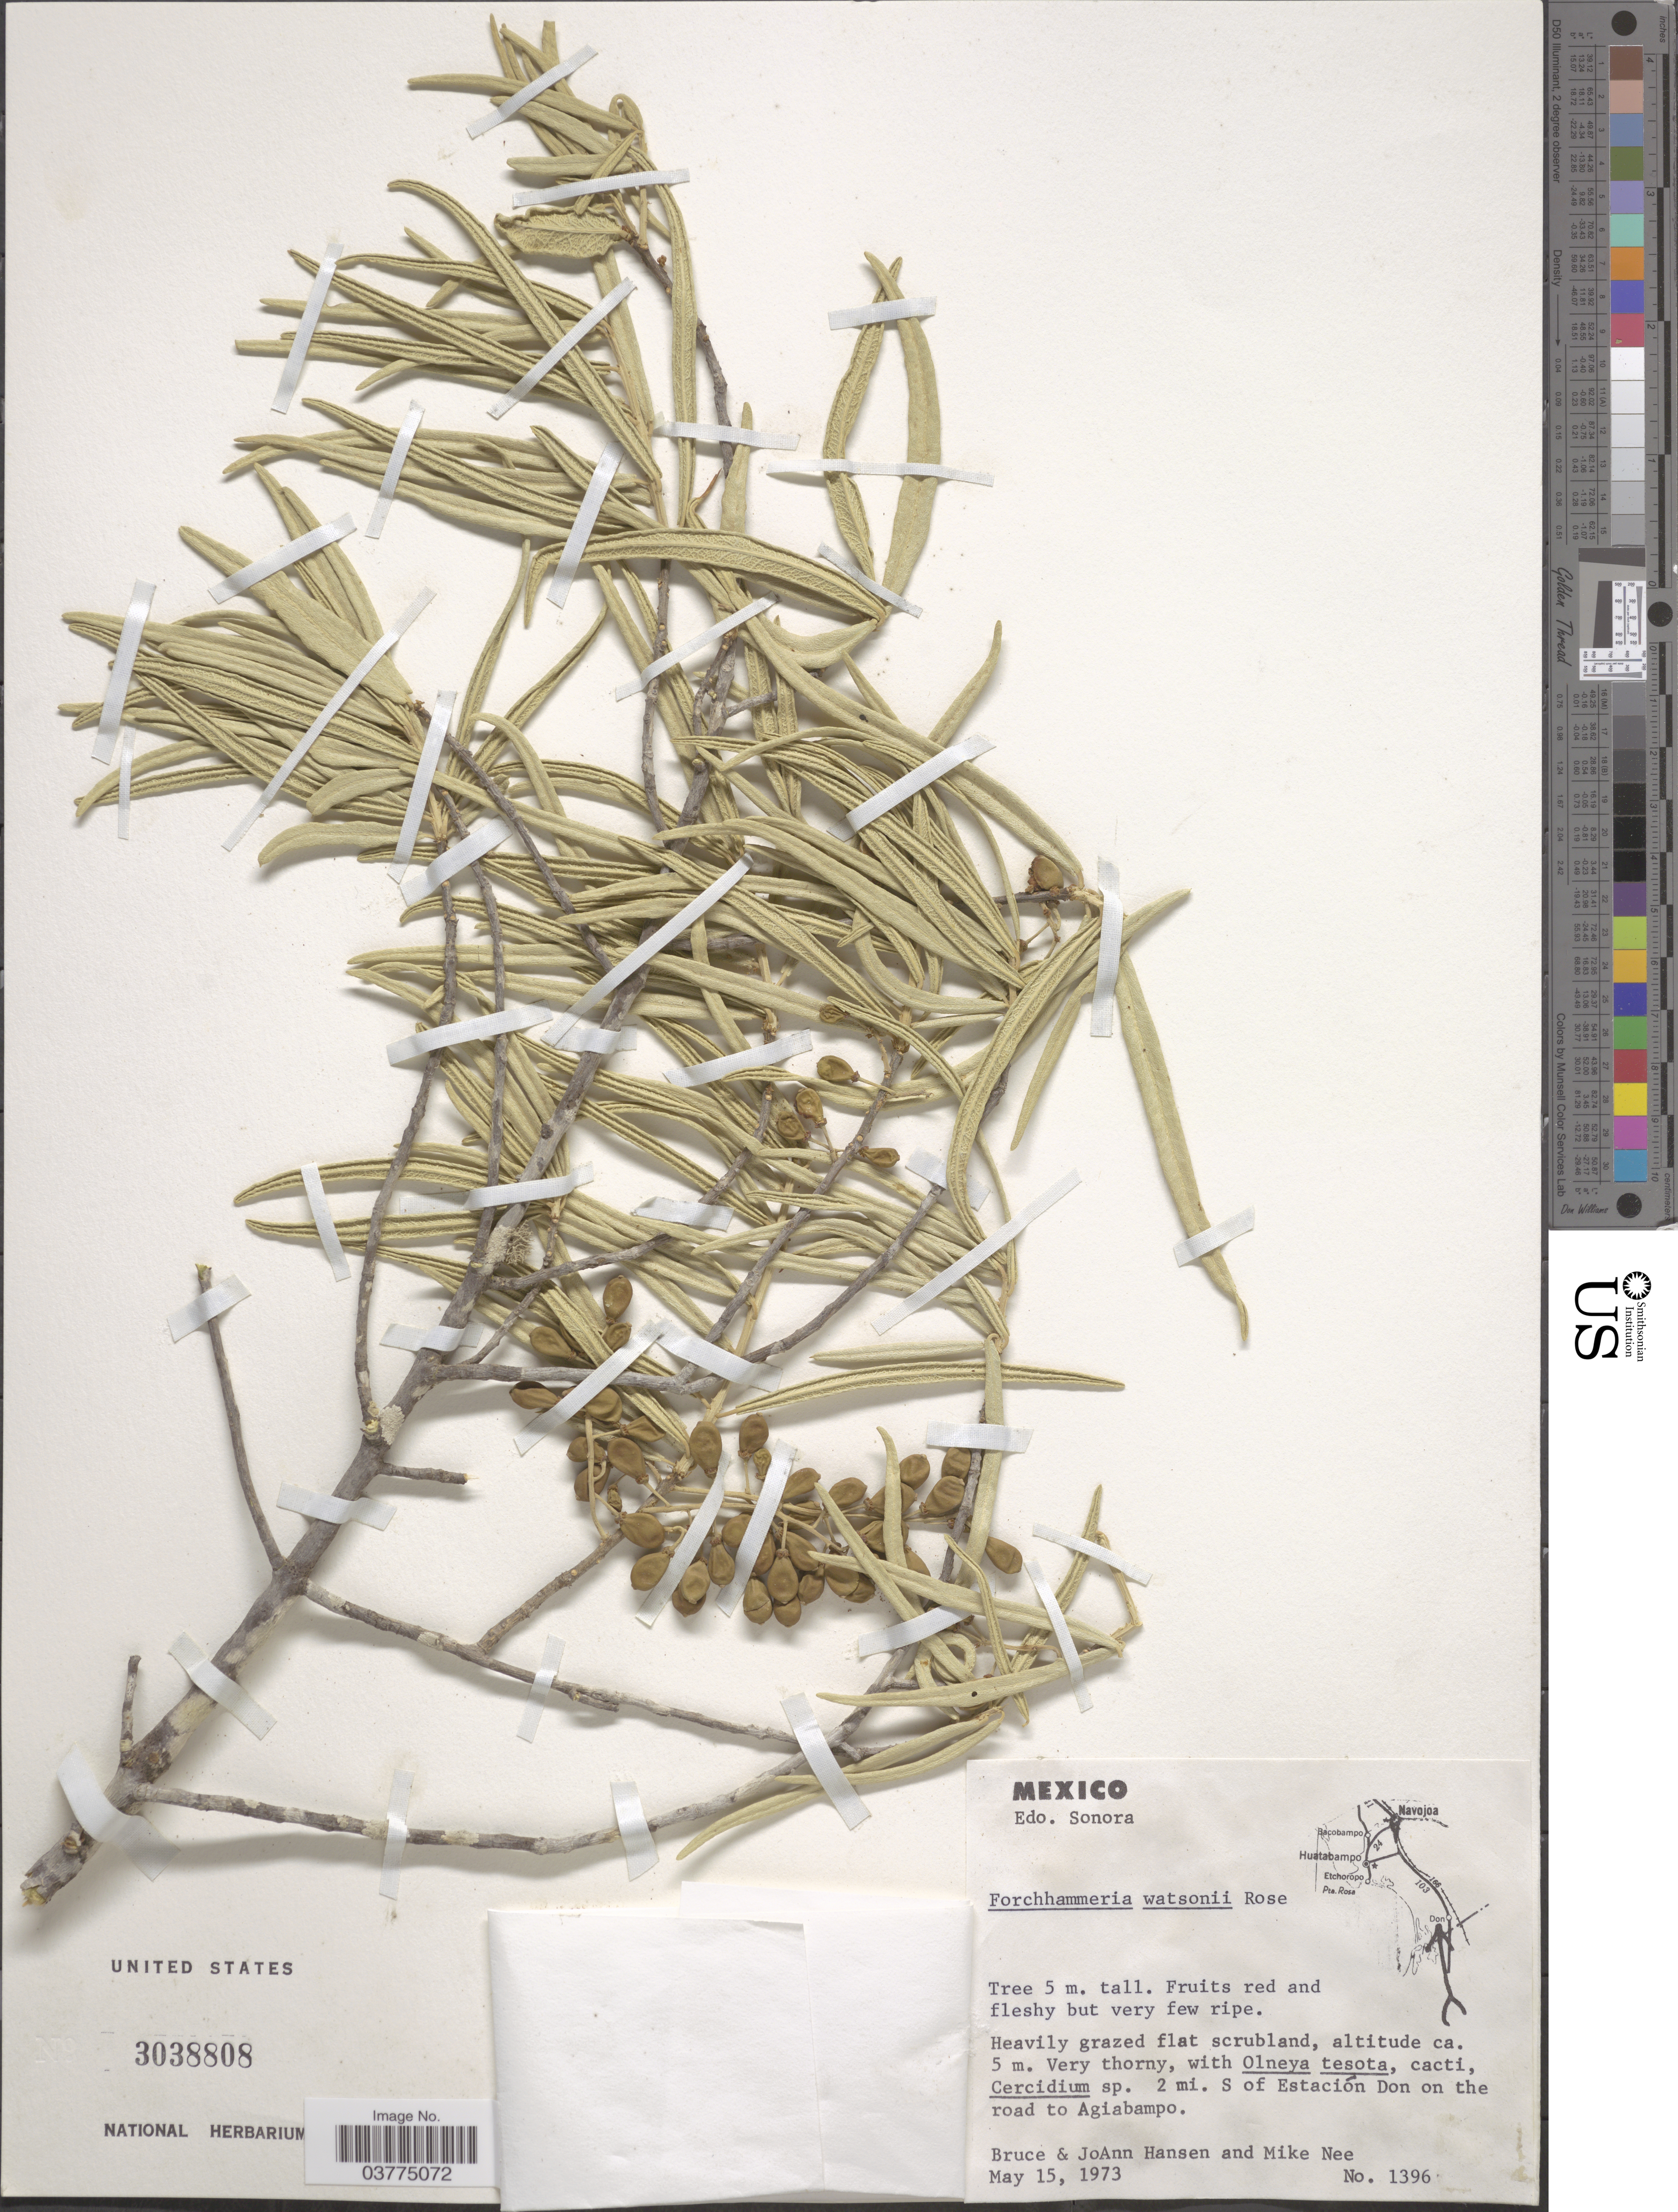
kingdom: Plantae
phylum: Tracheophyta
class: Magnoliopsida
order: Brassicales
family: Stixaceae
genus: Forchhammeria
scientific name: Forchhammeria watsonii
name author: Rose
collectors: B. Hansen, J. Hansen & M. Nee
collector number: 1396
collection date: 1973-05-15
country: Mexico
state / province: Sonora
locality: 2 mi. S of Estación Don on the road to Agiabampo.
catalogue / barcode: US 3038808